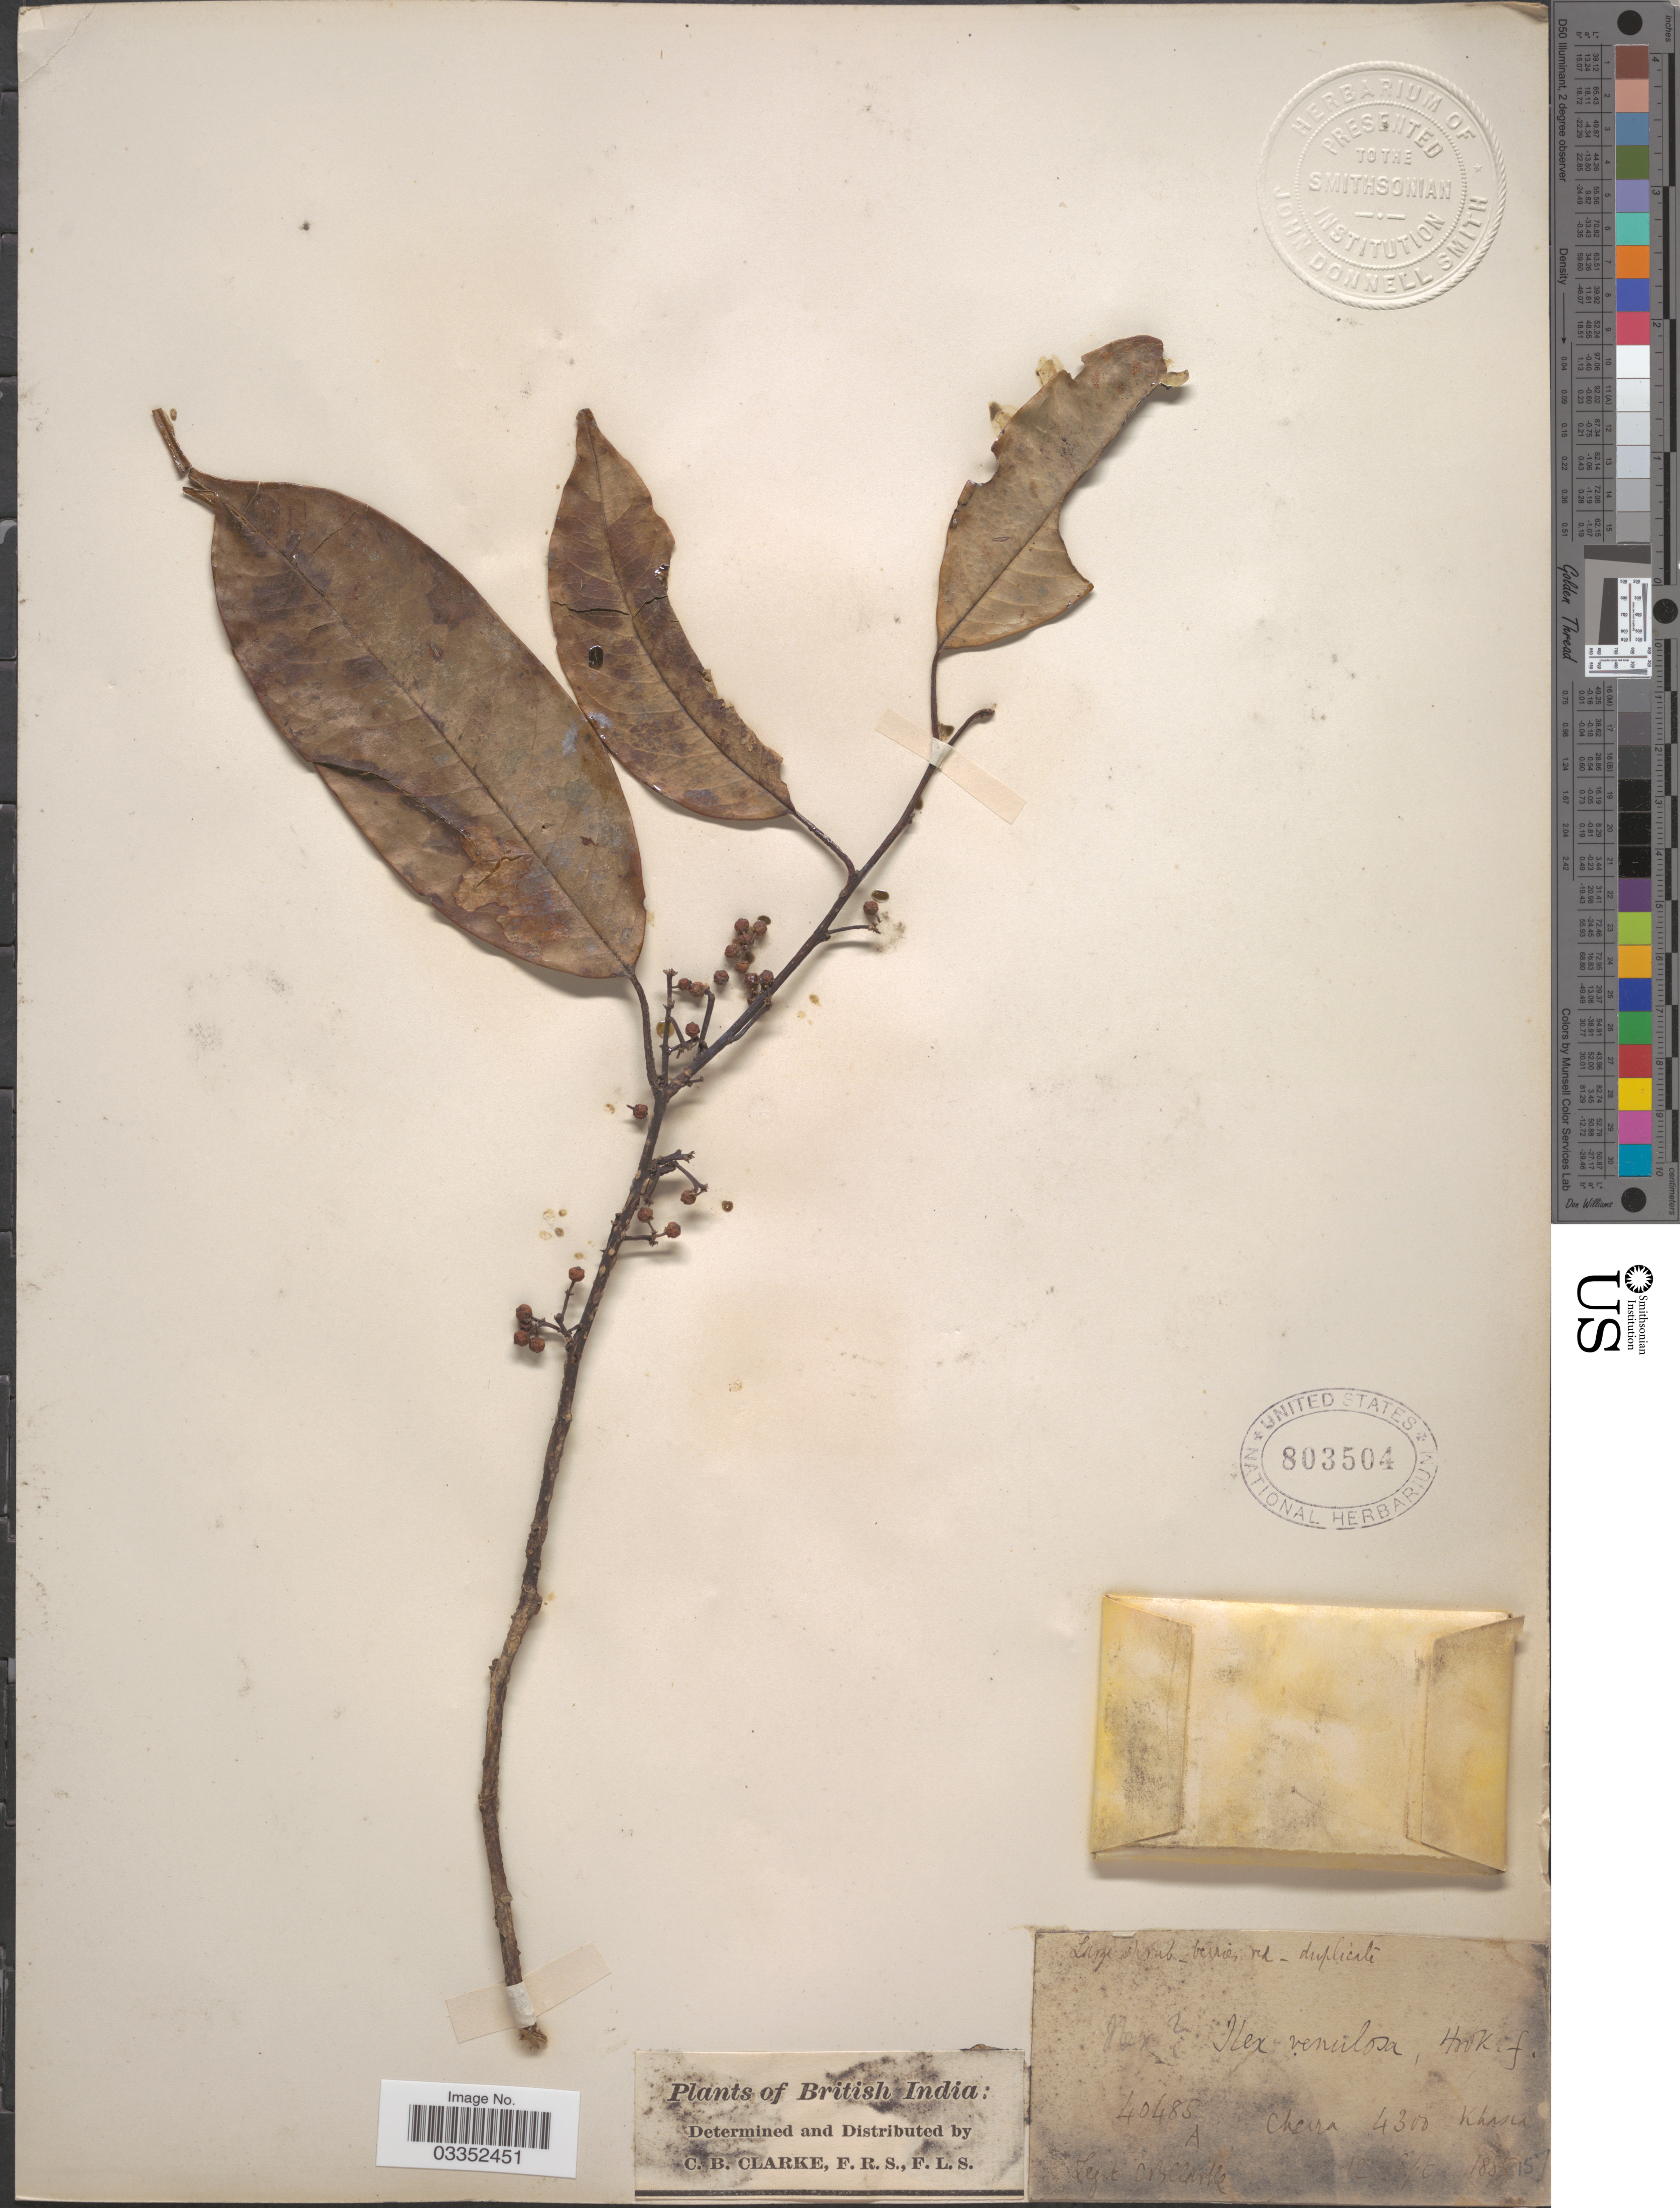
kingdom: Plantae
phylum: Tracheophyta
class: Magnoliopsida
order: Aquifoliales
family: Aquifoliaceae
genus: Ilex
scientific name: Ilex venulosa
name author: Hook. f.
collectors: C. B. Clarke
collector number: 40485A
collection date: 1885-09-12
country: India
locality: British India, Chara [interpreted], Khasia.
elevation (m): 1311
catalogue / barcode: US 803504